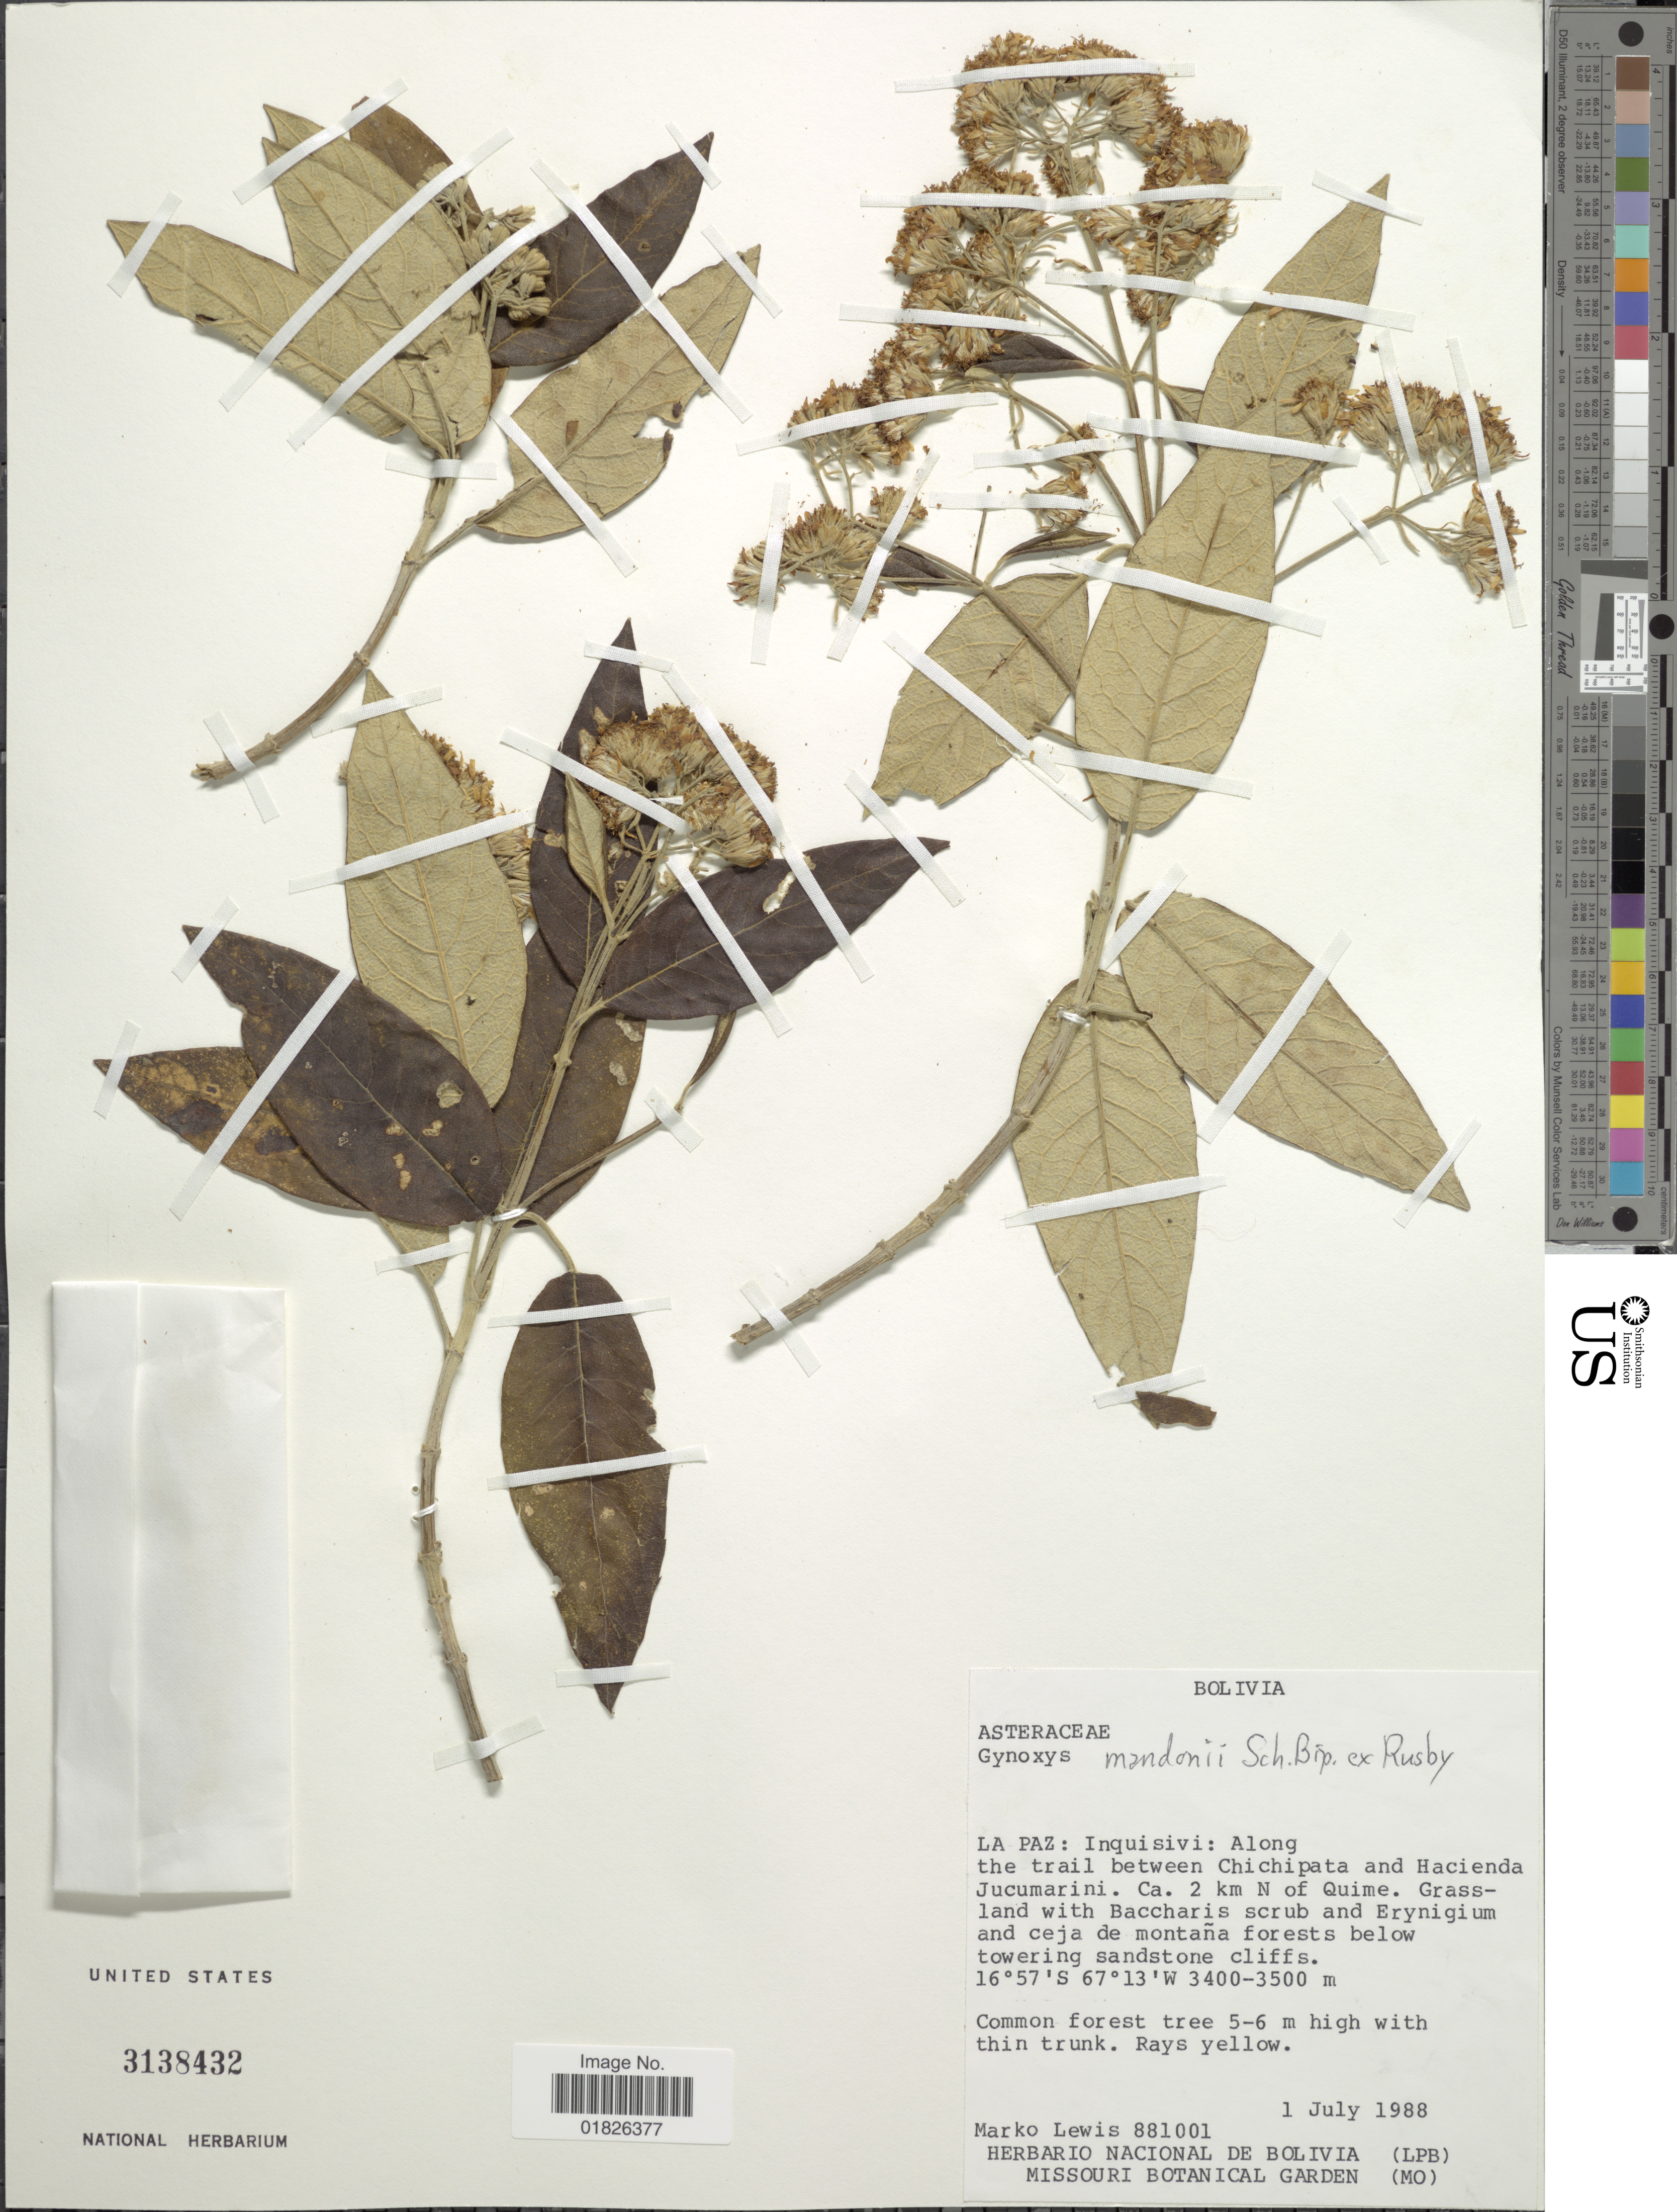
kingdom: Plantae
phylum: Tracheophyta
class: Magnoliopsida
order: Asterales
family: Asteraceae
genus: Gynoxys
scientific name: Gynoxys mandonii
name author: Sch. Bip. ex Rusby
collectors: M. A. Lewis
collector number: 881001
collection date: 1988-07-01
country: Bolivia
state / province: La Paz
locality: Inquisivi: Along the trail between Chichipata and Hacienda Jucumarini, Ca. 2 km N of Quime.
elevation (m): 3400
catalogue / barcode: US 3138432